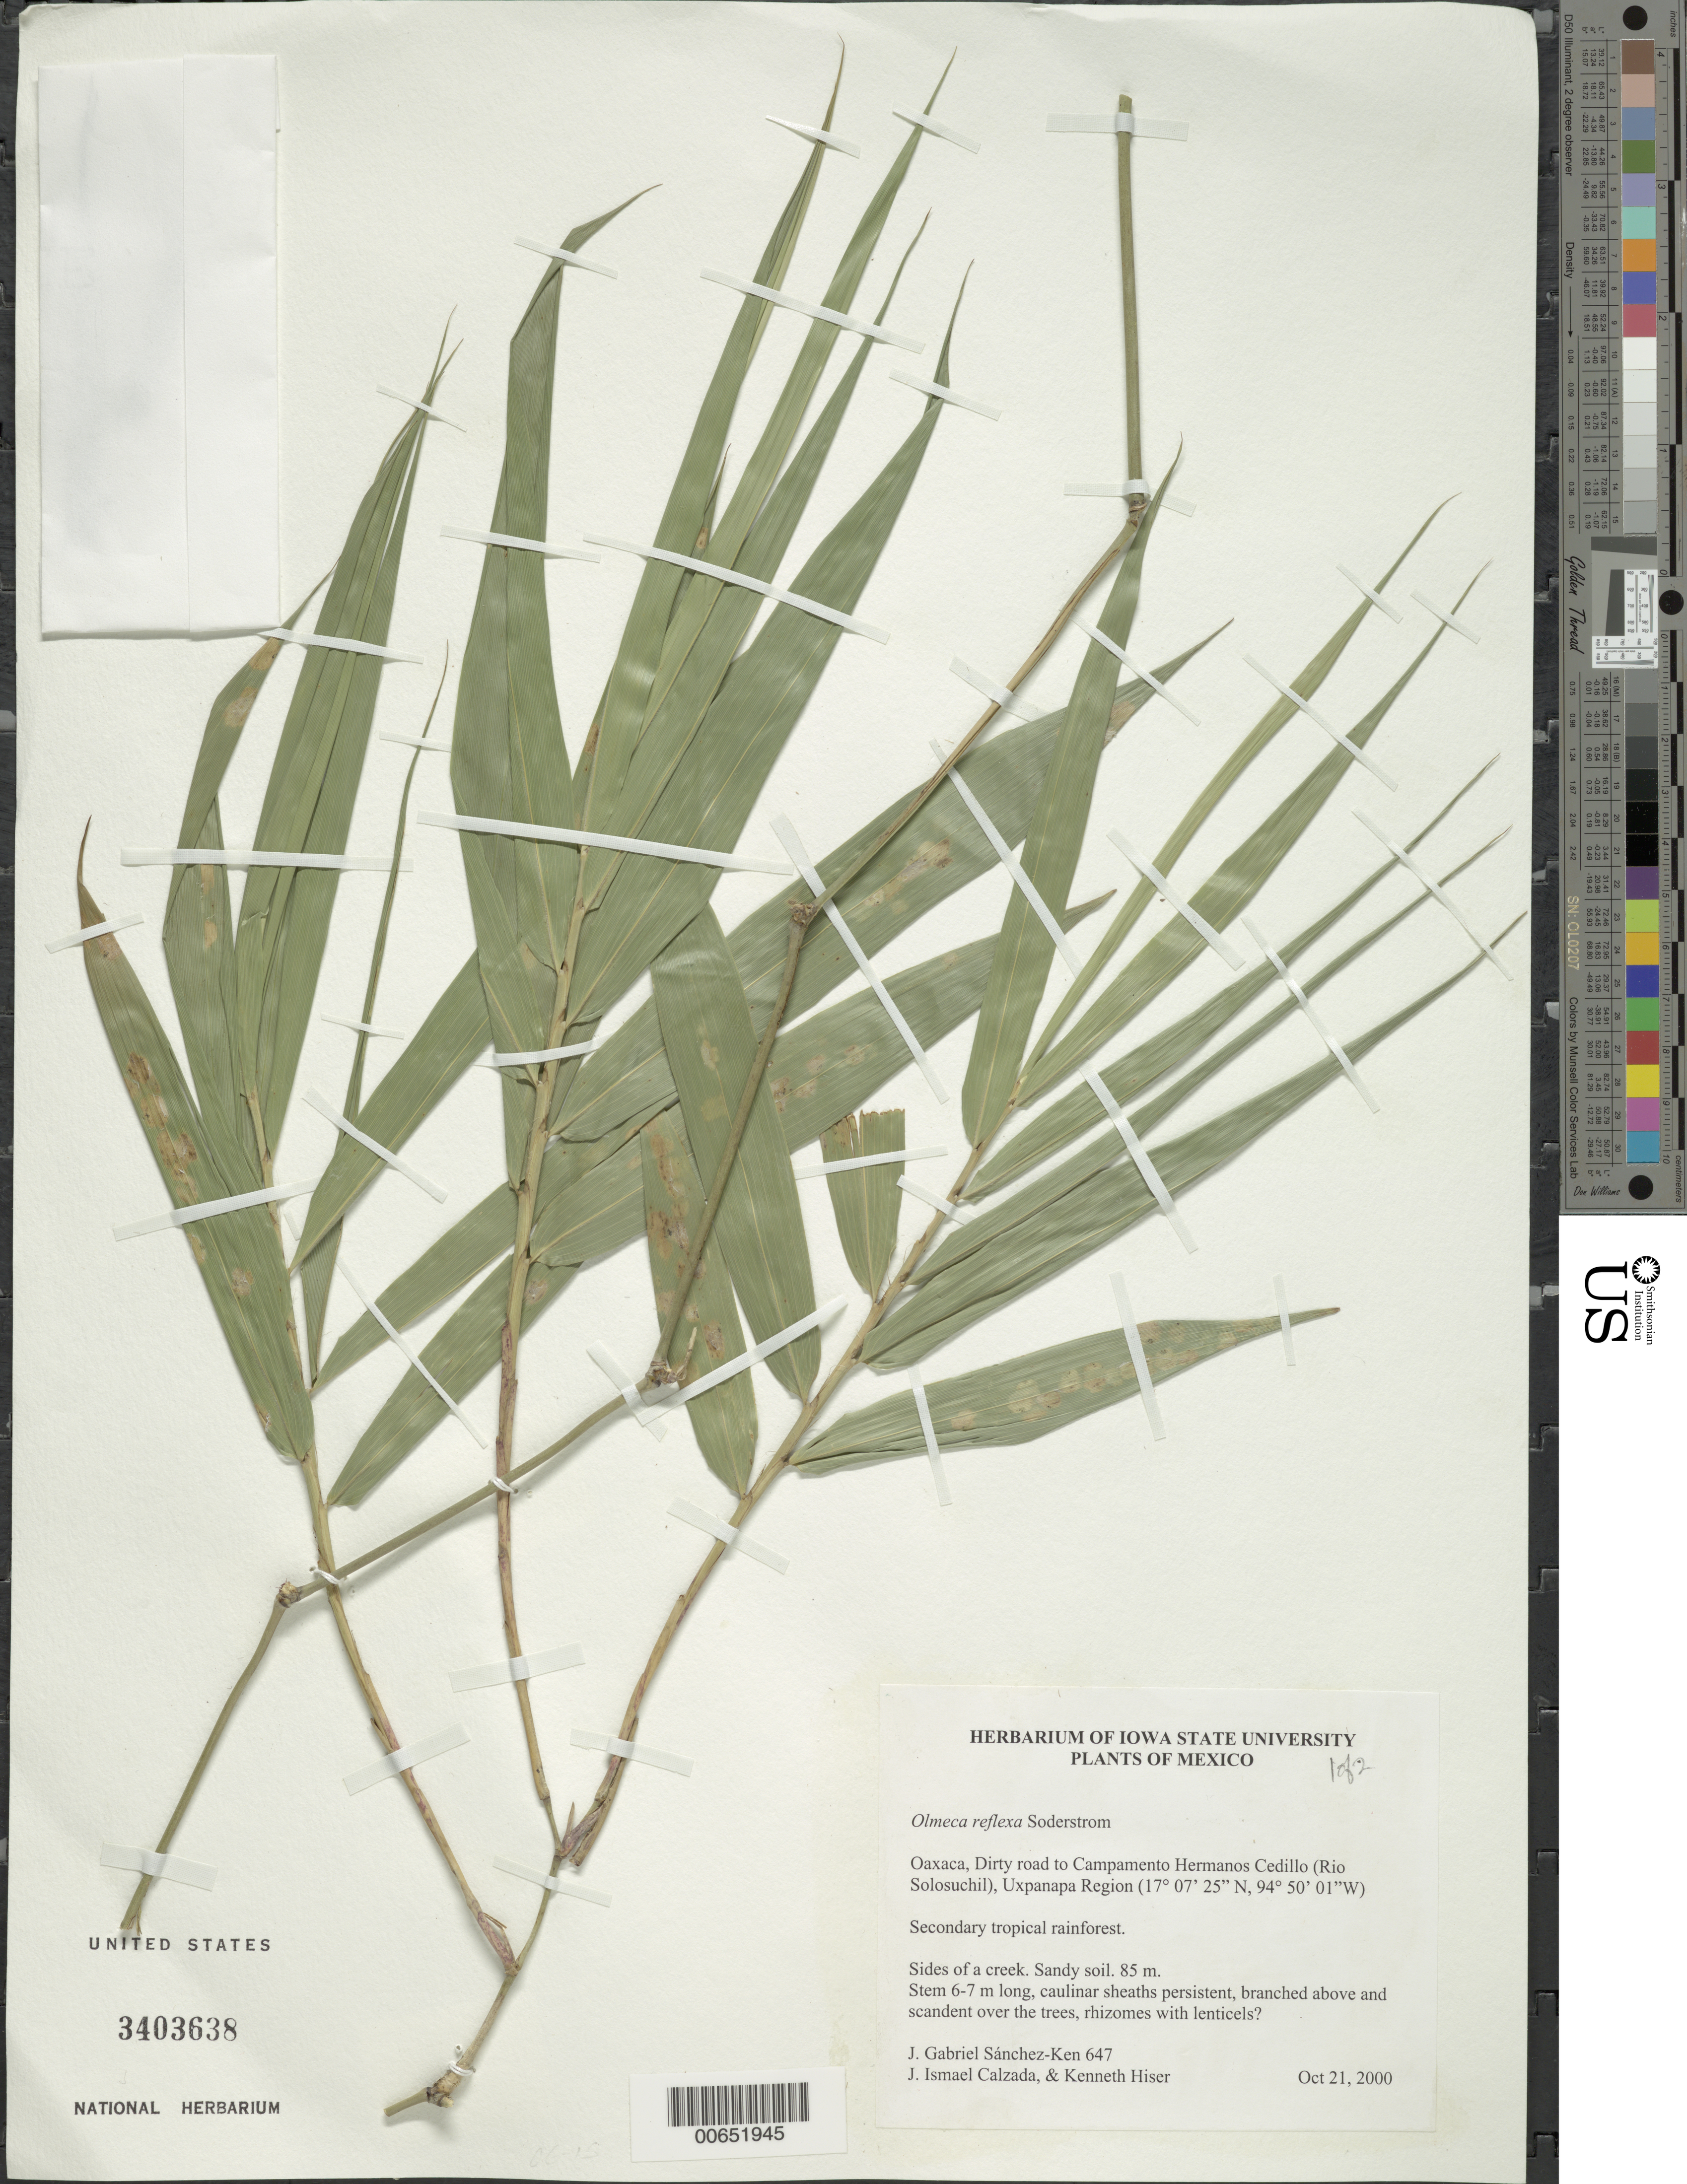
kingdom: Plantae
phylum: Tracheophyta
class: Liliopsida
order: Poales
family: Poaceae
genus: Olmeca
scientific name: Olmeca reflexa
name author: Soderstr.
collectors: J. G. Sánchez-Ken, J. Calada & K. Hiser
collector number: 647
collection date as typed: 21 Oct 2000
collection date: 2000-10-21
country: Mexico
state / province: Oaxaca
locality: Road to Campamento Hermanos Cedillo (Rio Solosuchil), Uxpanapa Region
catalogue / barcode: US 3403638